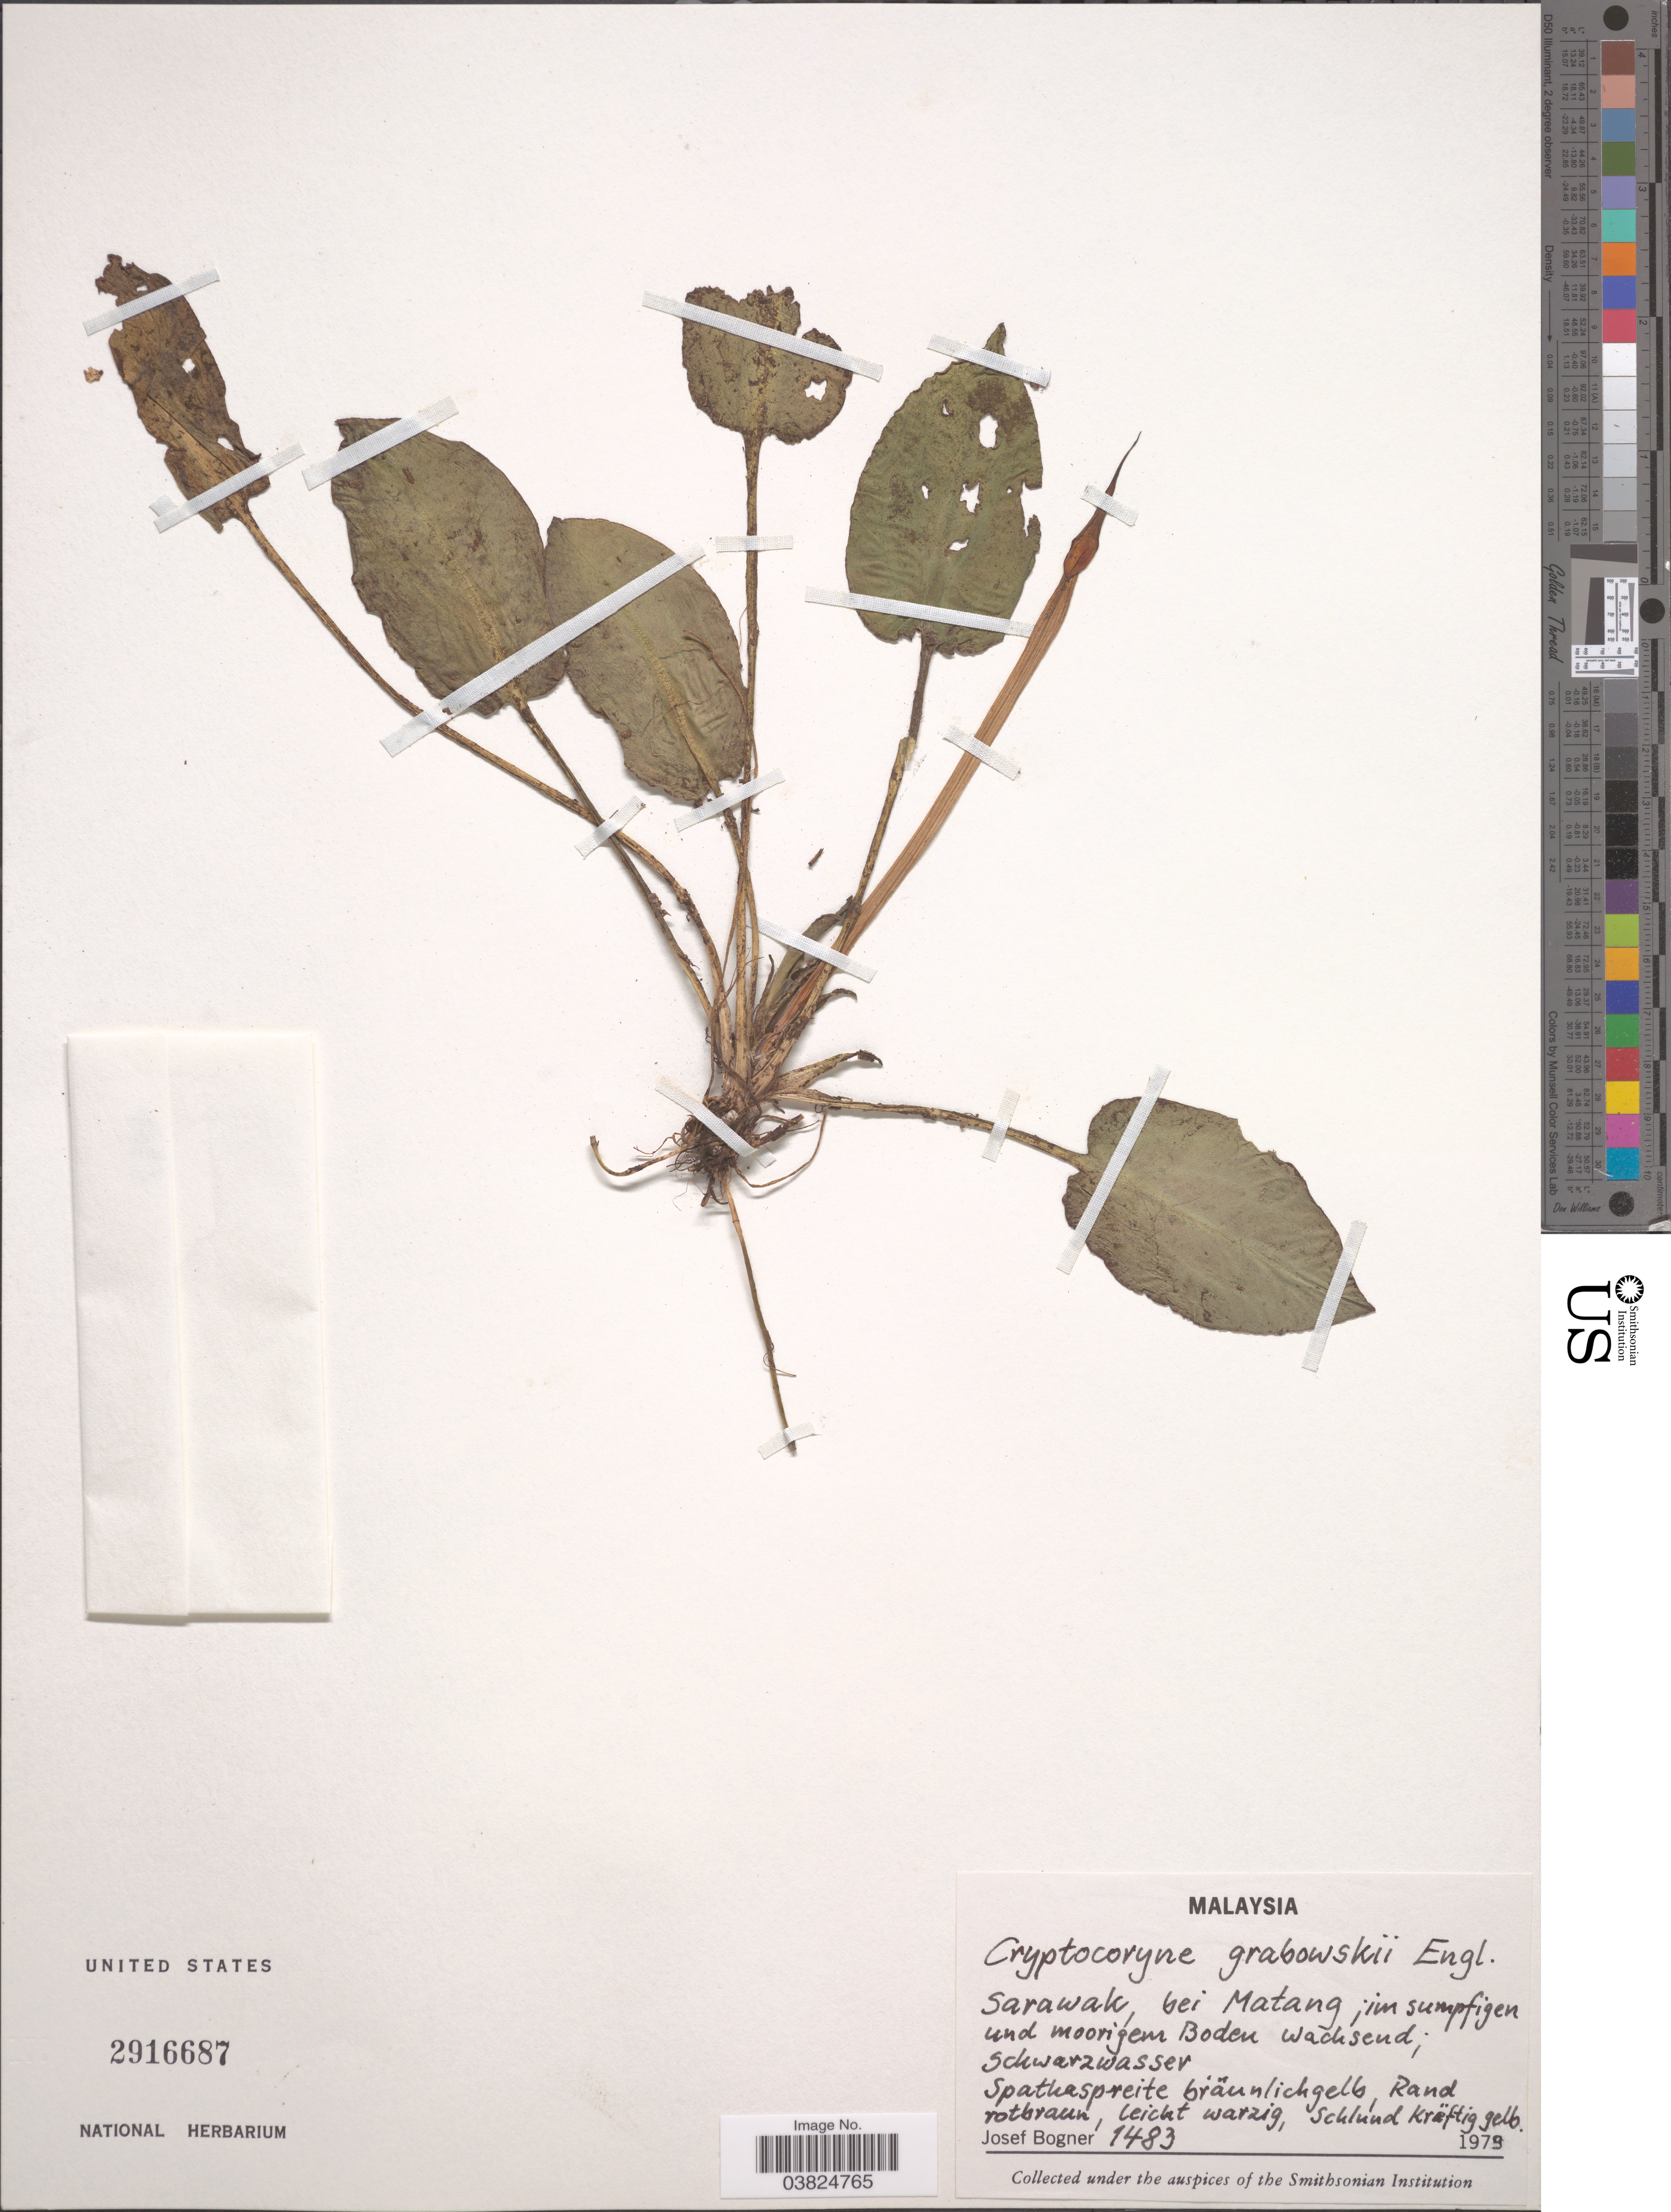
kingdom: Plantae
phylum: Tracheophyta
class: Liliopsida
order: Alismatales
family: Araceae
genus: Cryptocoryne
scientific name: Cryptocoryne grabowskii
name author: Engl.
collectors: J. Bogner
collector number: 1483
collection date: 1979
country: Malaysia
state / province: Sarawak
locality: Bei Matang.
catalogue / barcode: US 2916687